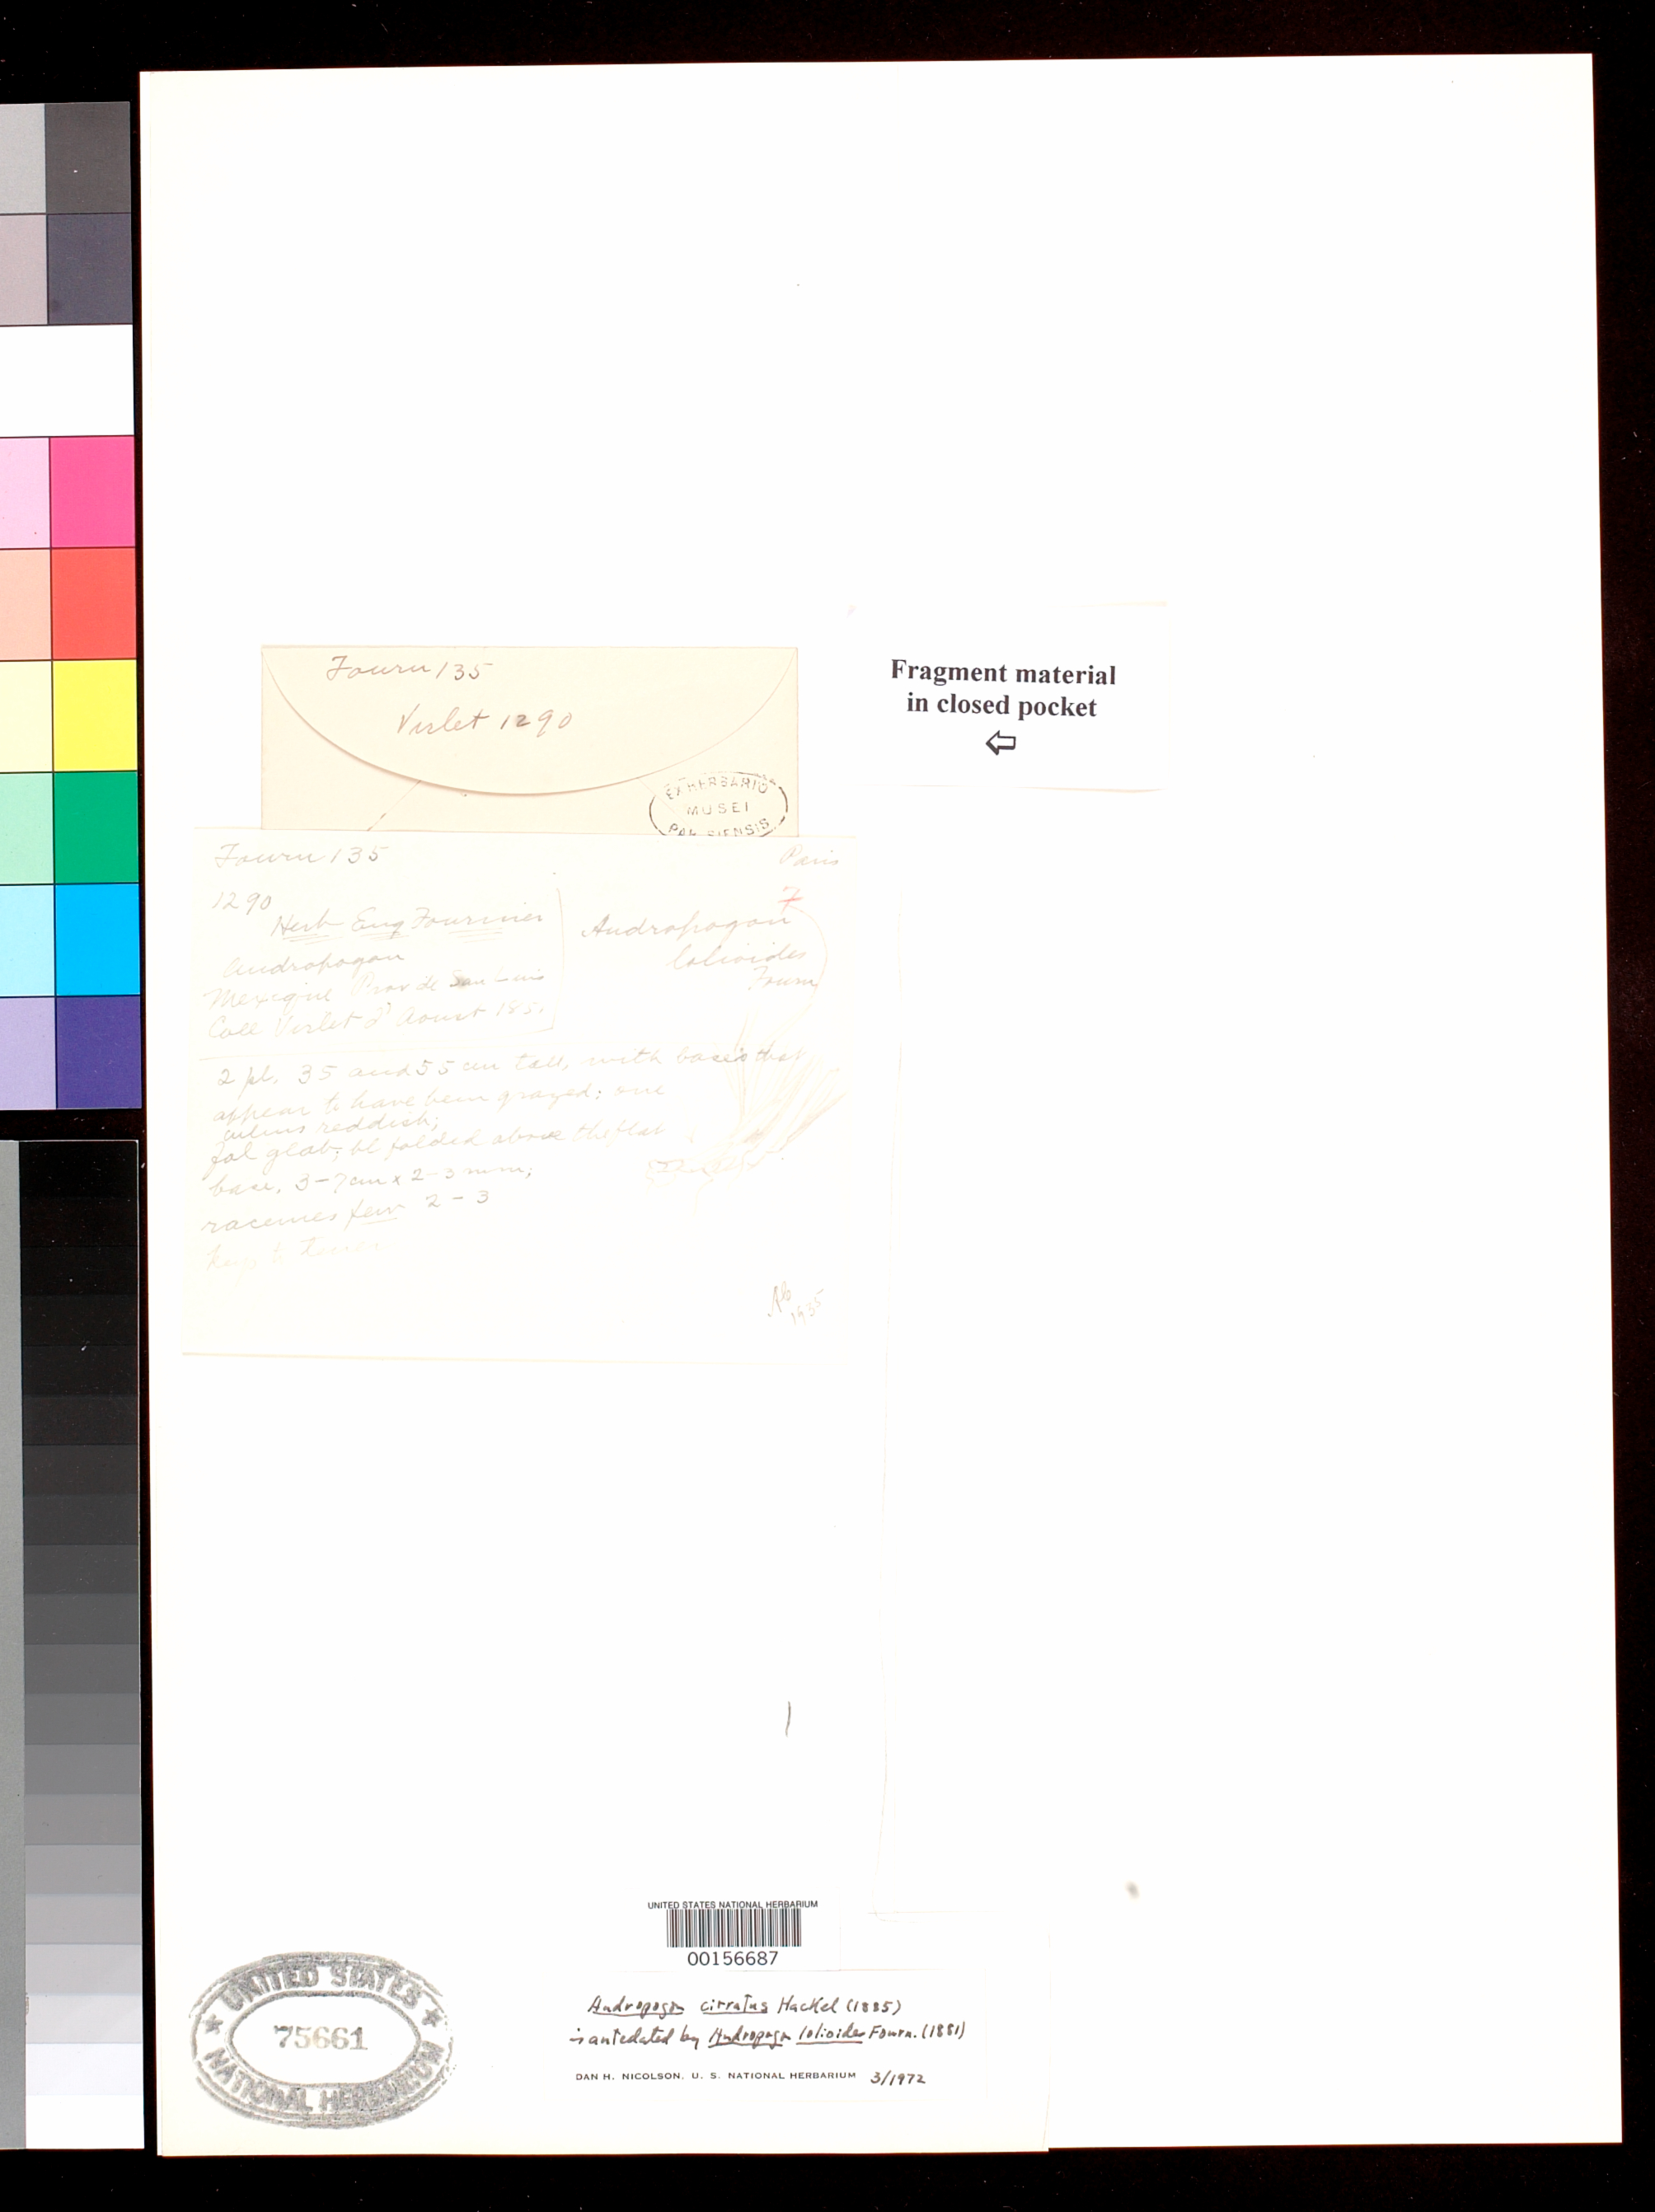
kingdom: Plantae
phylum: Tracheophyta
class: Liliopsida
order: Poales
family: Poaceae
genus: Andropogon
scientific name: Andropogon lolioides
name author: E. Fourn.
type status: Isosyntype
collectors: M. Virlet d'Aoust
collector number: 1290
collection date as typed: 1851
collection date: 1851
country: Mexico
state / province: San Luis Potosi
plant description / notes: Fragmentary material of type specimen ex herb. Paris. Contains infl. fragment.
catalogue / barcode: US 75661